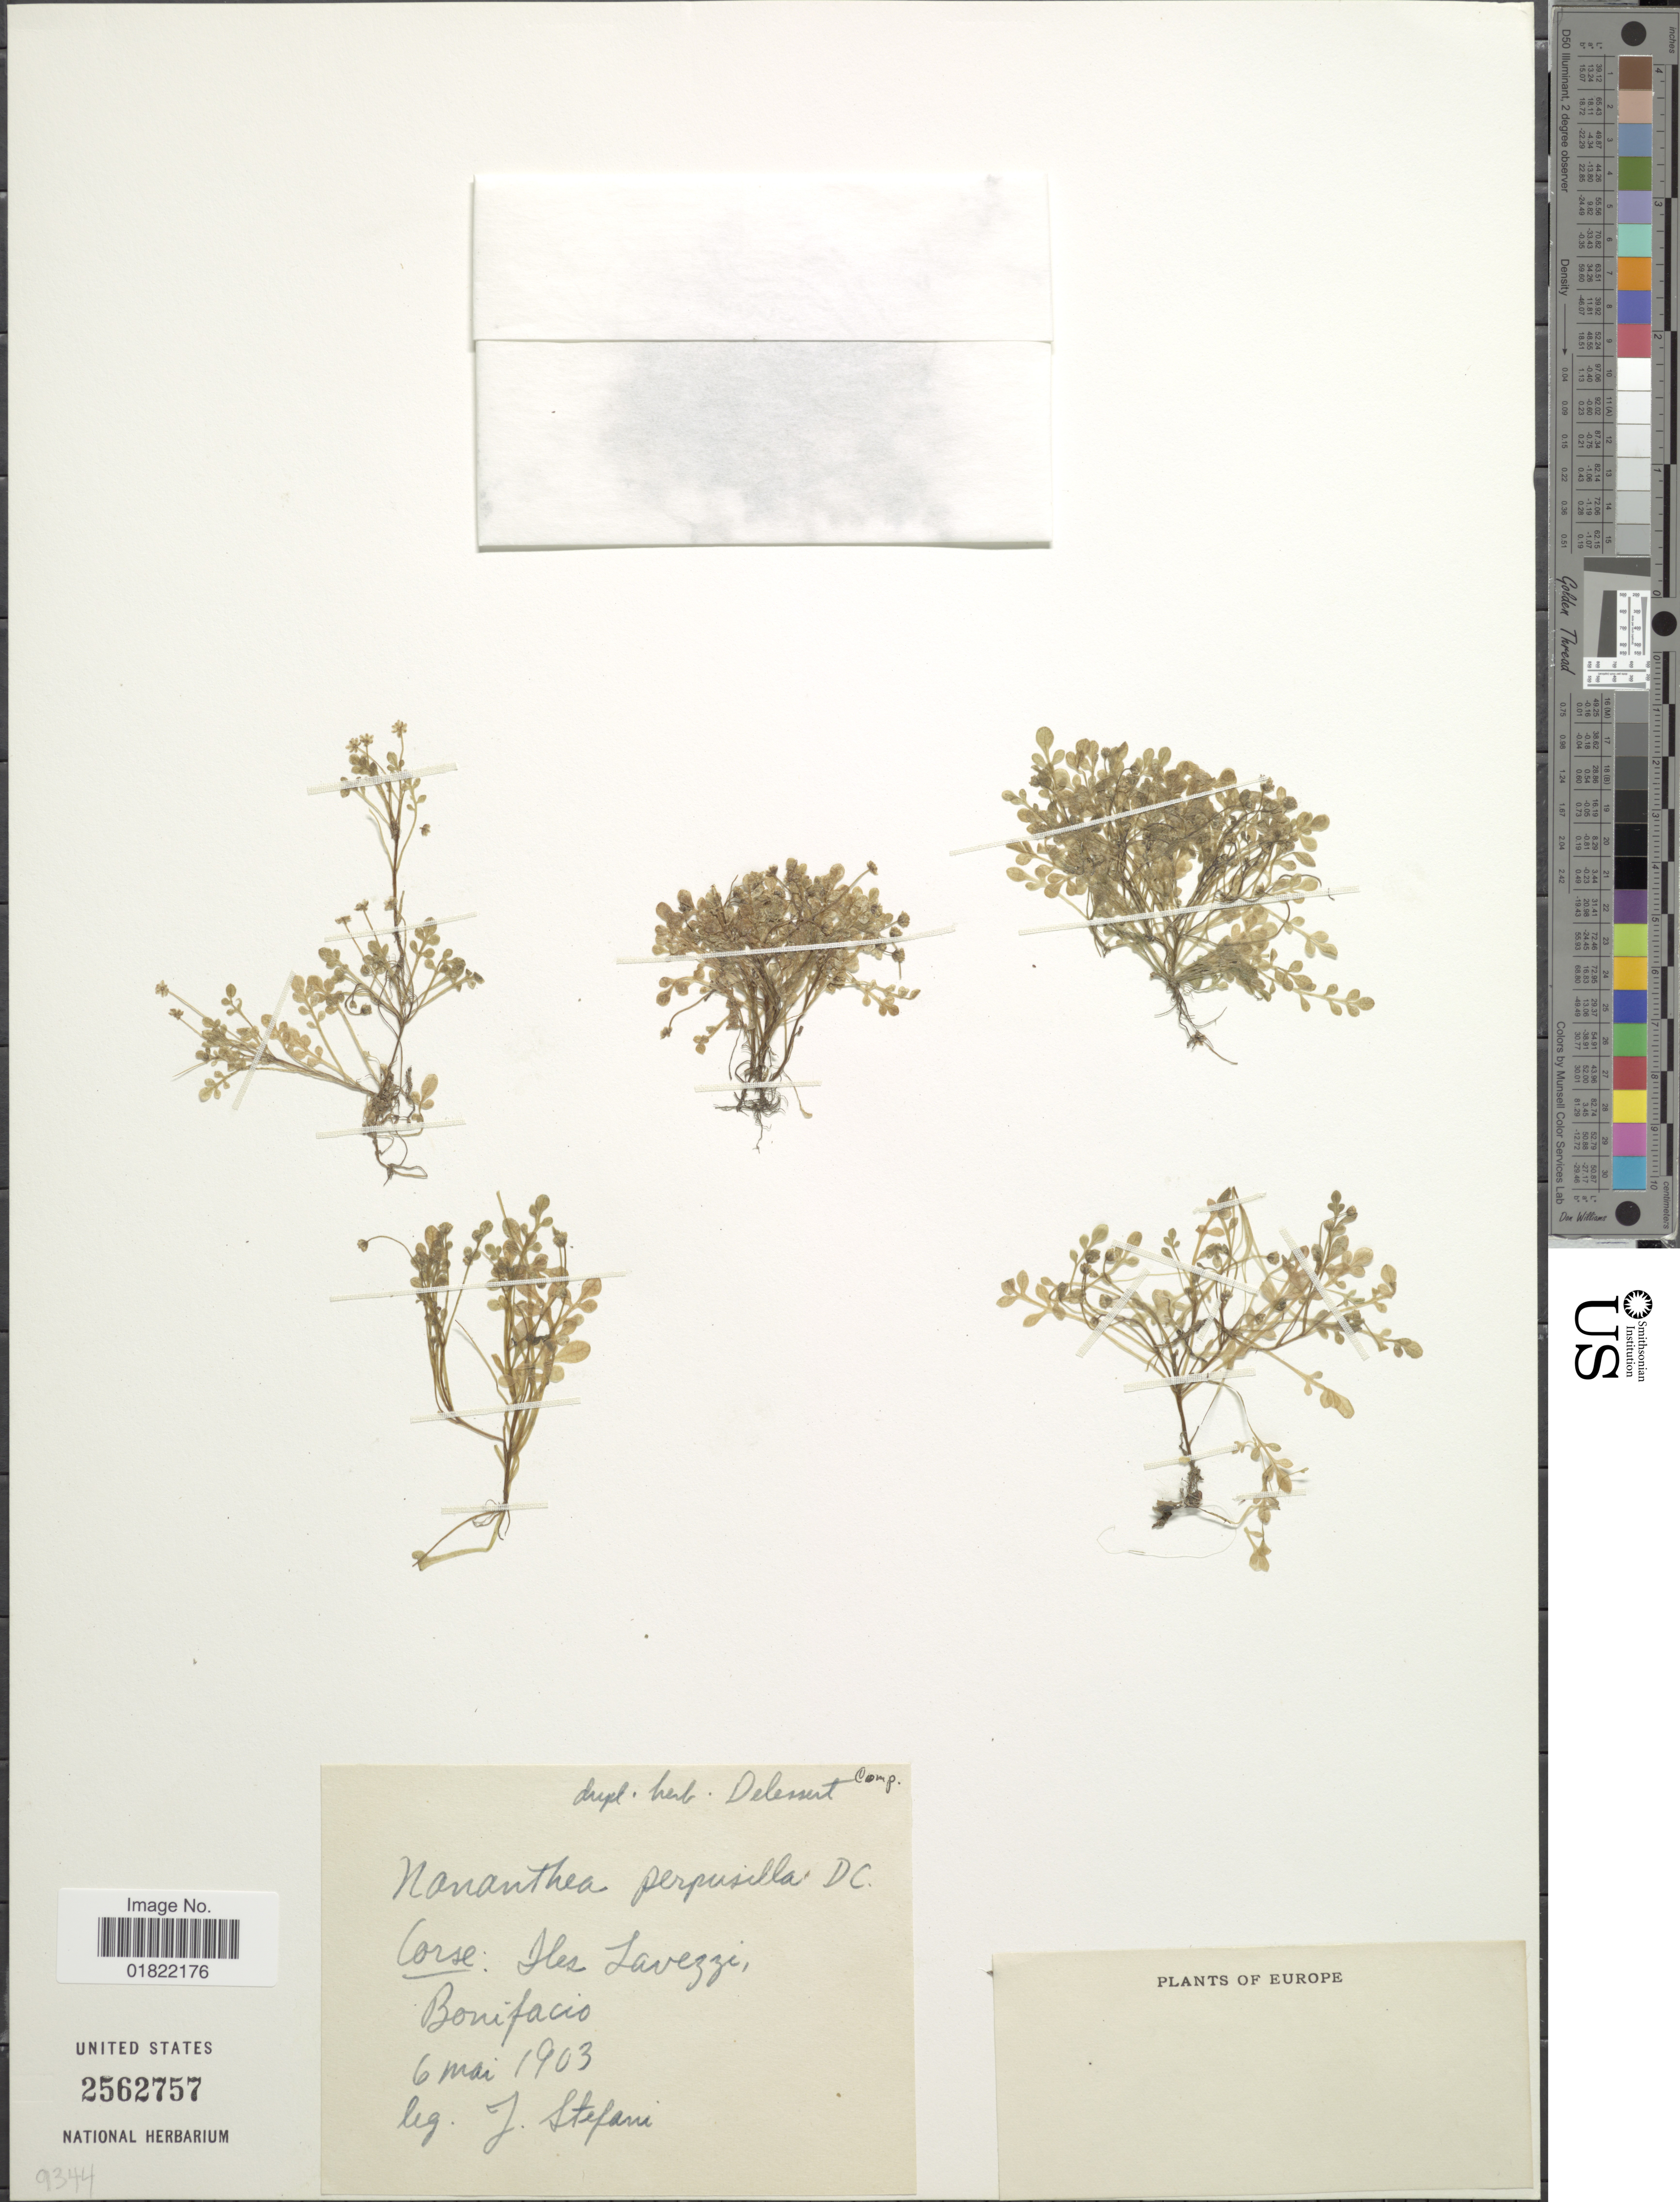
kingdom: Plantae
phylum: Tracheophyta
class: Magnoliopsida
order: Asterales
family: Asteraceae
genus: Nananthea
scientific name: Nananthea perpusilla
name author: (Loisel.) DC.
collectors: J. Stefani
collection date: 1903-05-06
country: France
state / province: Corsica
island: Corse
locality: Iles Lavezzi, Bonifacio [interpreted]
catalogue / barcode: US 2562757